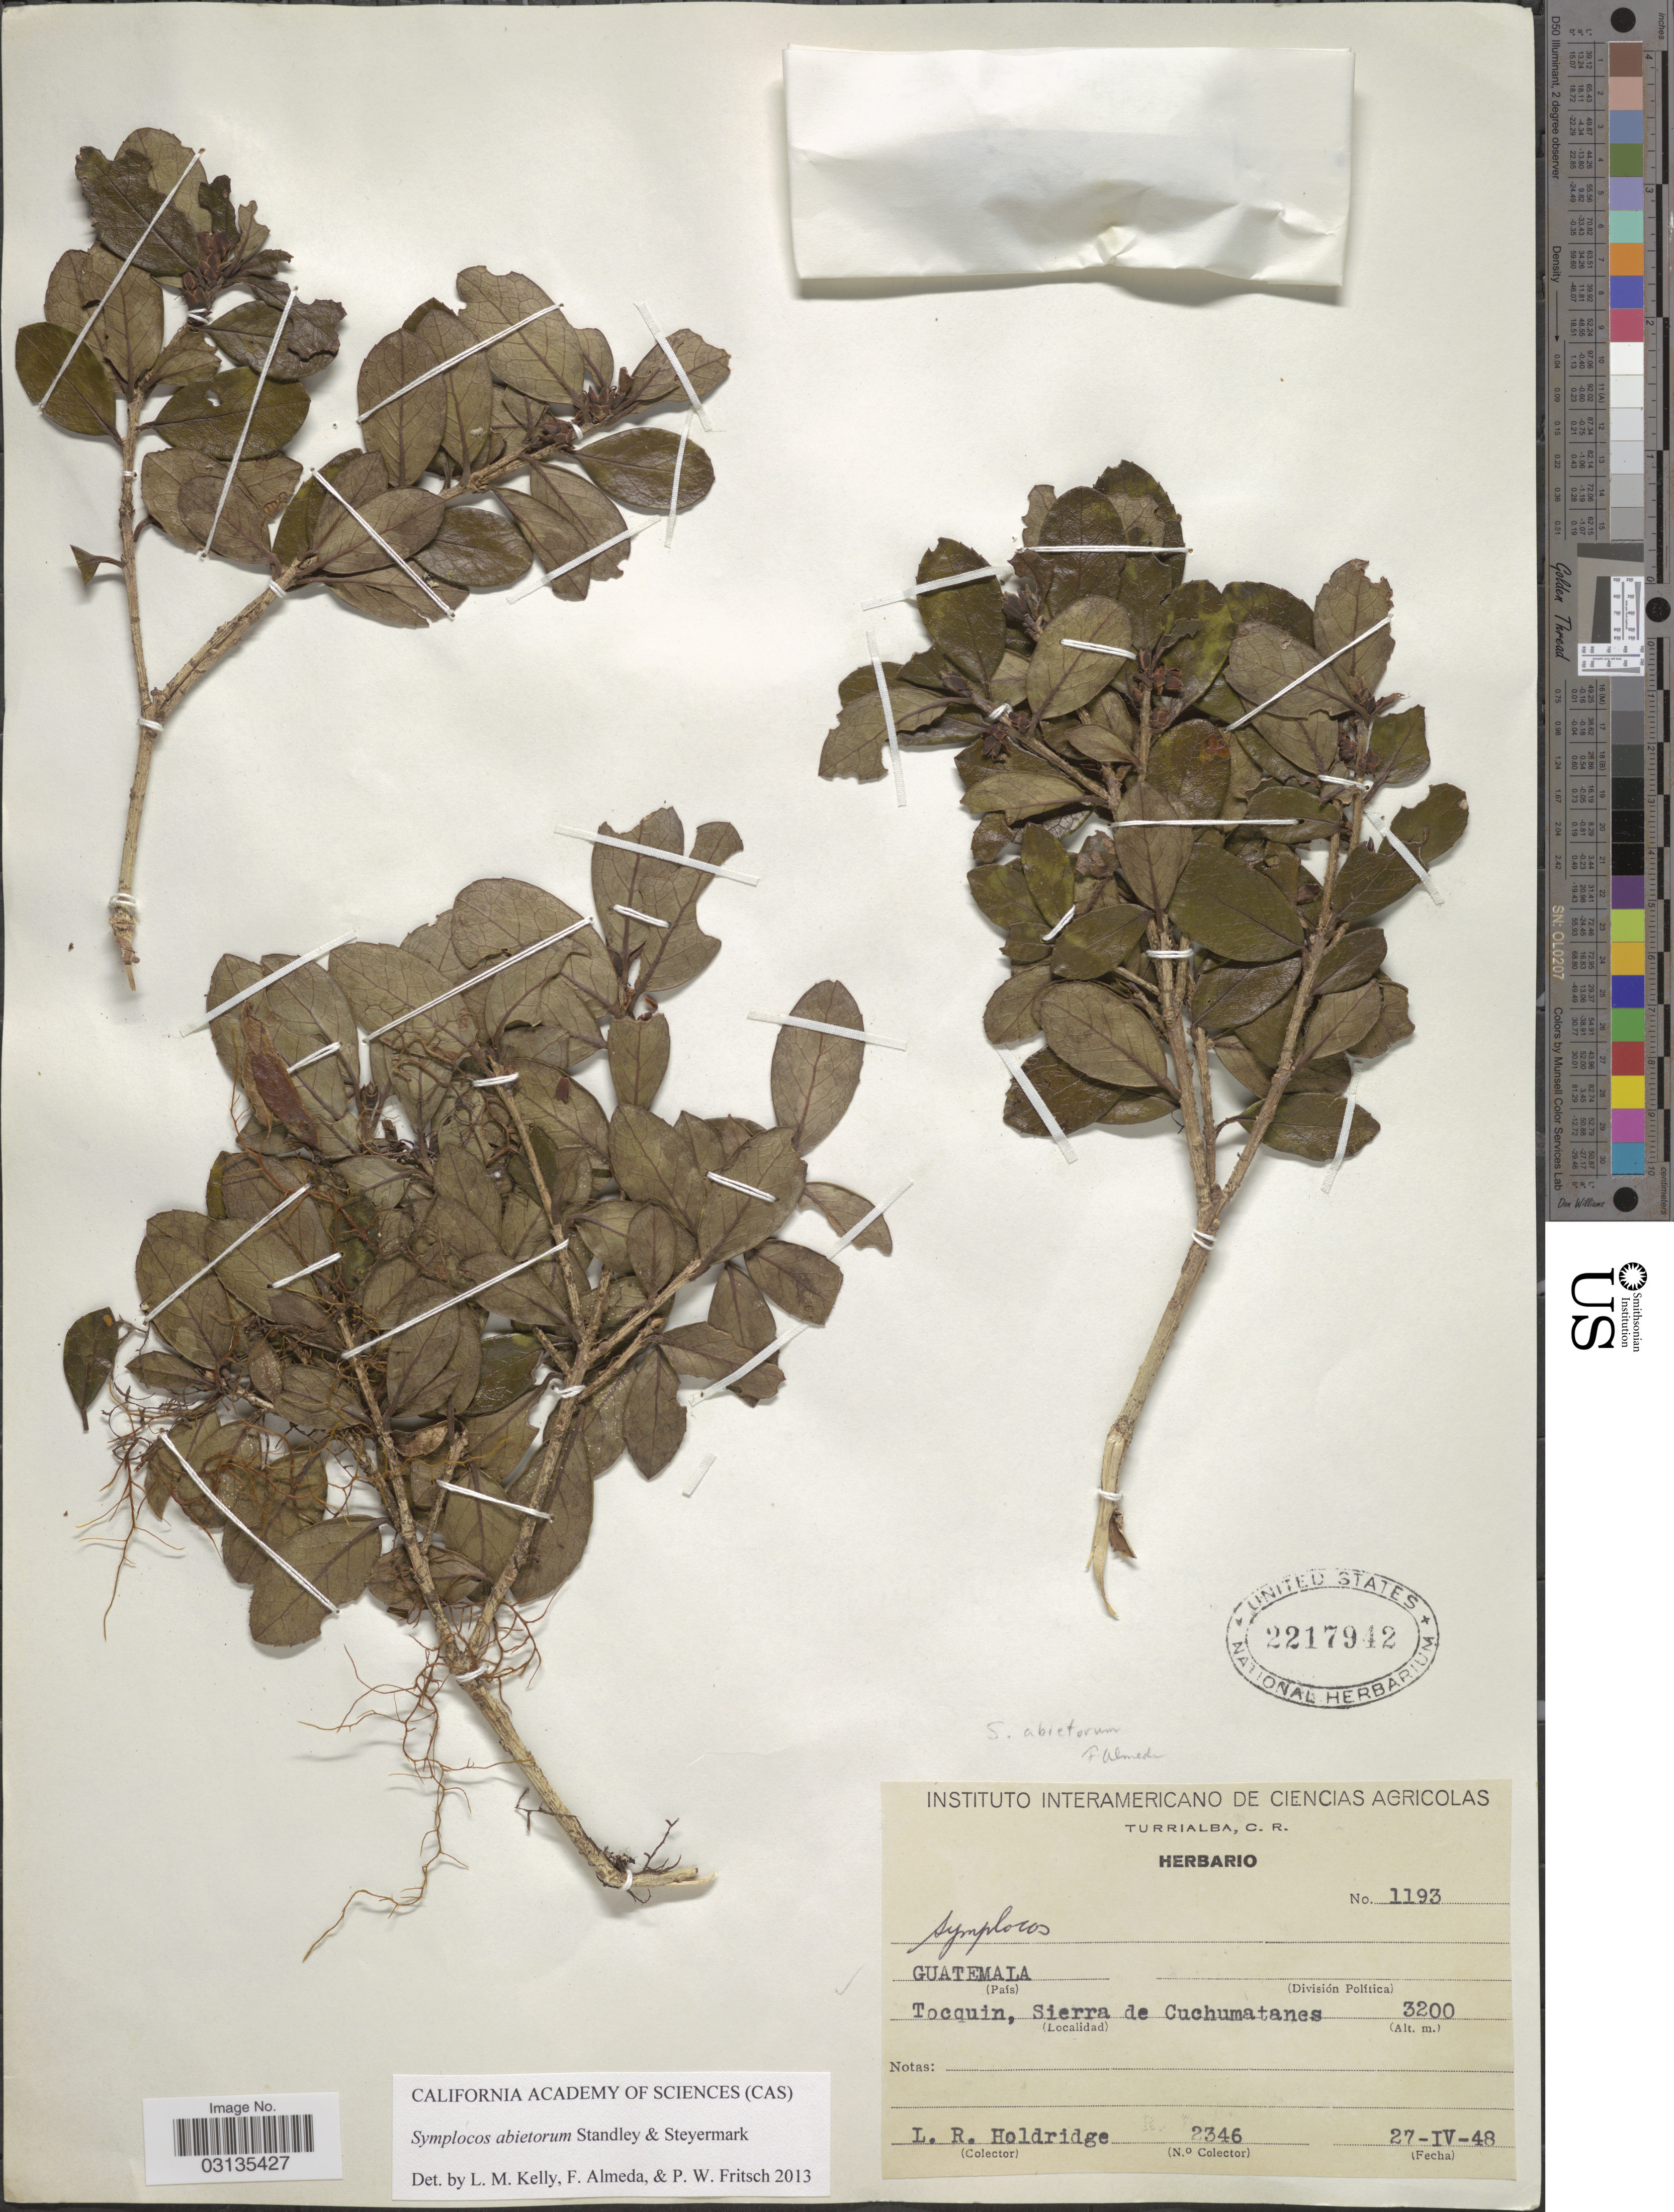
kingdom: Plantae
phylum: Tracheophyta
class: Magnoliopsida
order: Ericales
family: Symplocaceae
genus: Symplocos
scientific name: Symplocos abietorum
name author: Standl. & Steyerm.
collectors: L. Holdrige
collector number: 2346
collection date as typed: Transcribed d/m/y: 27/4/48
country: Guatemala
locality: Tocquin, Sierra de Cuchumatanes.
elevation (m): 3200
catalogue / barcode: US 2217942